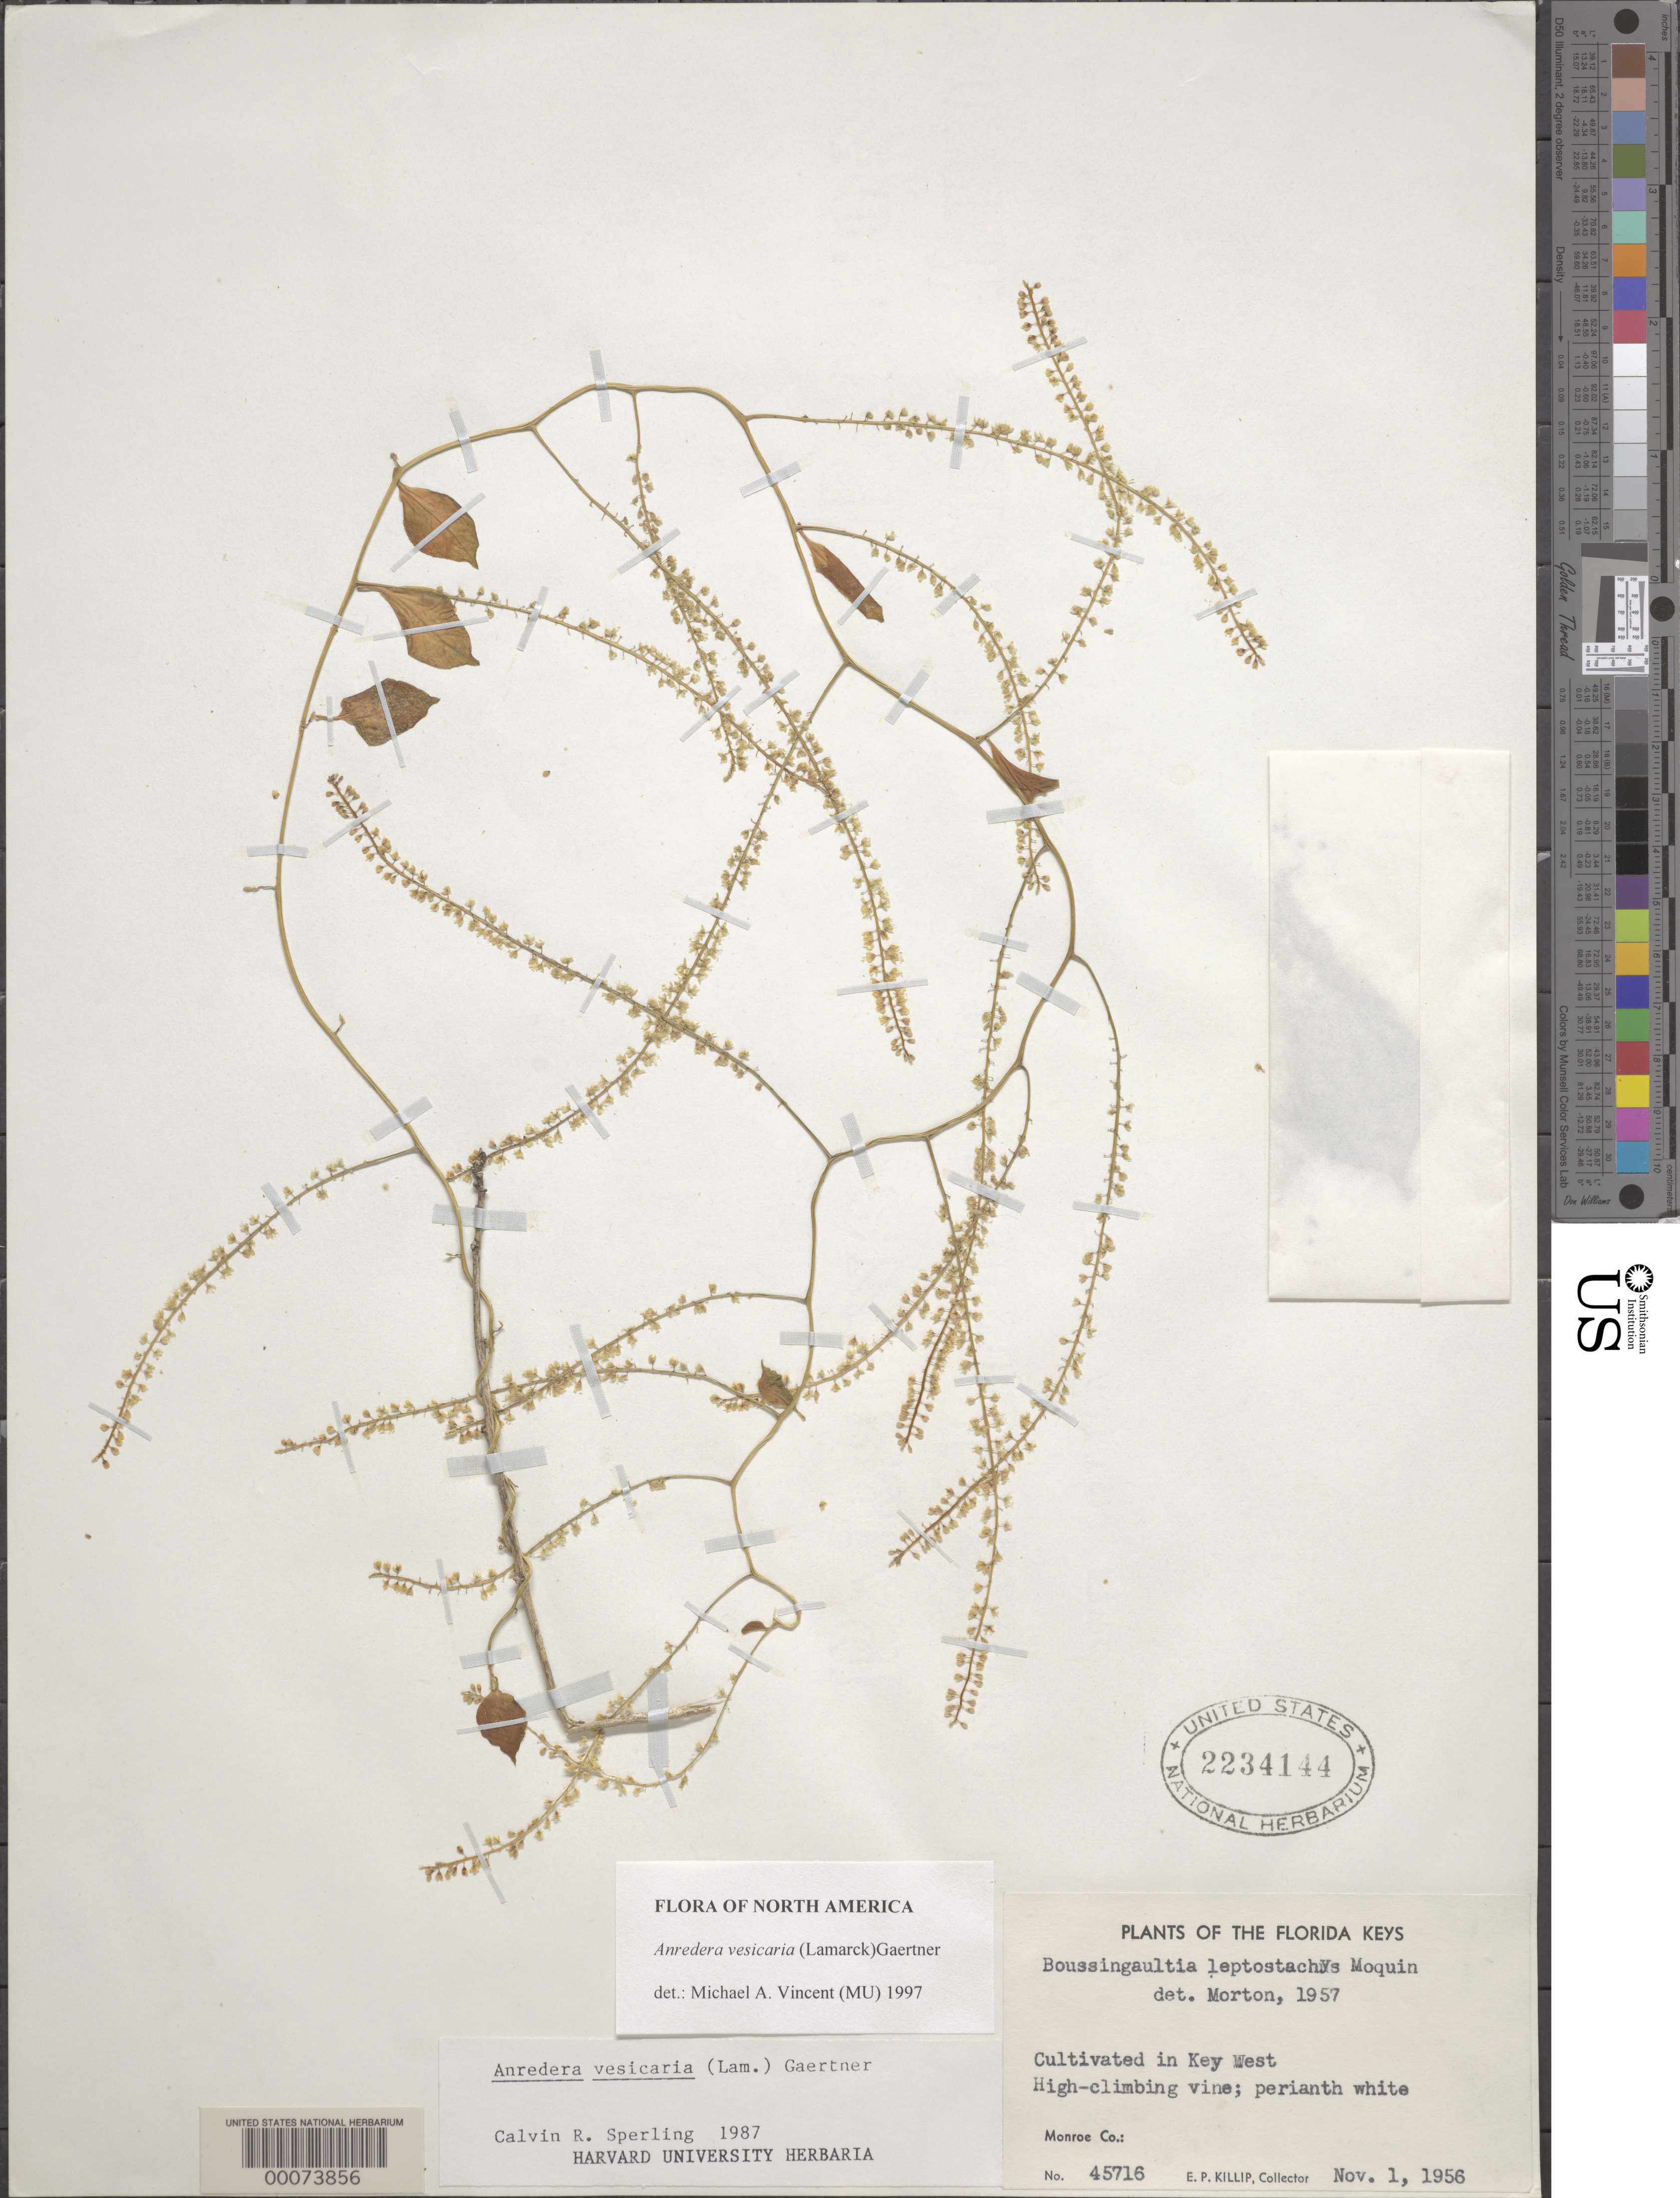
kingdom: Plantae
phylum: Tracheophyta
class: Magnoliopsida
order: Caryophyllales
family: Basellaceae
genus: Anredera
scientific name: Anredera vesicaria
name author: (Lam.) C.F. Gaertn.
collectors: E. P. Killip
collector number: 45716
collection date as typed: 01 Nov 1956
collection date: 1956-11-01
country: United States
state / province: Florida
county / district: Monroe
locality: Key west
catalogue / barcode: US 2234144